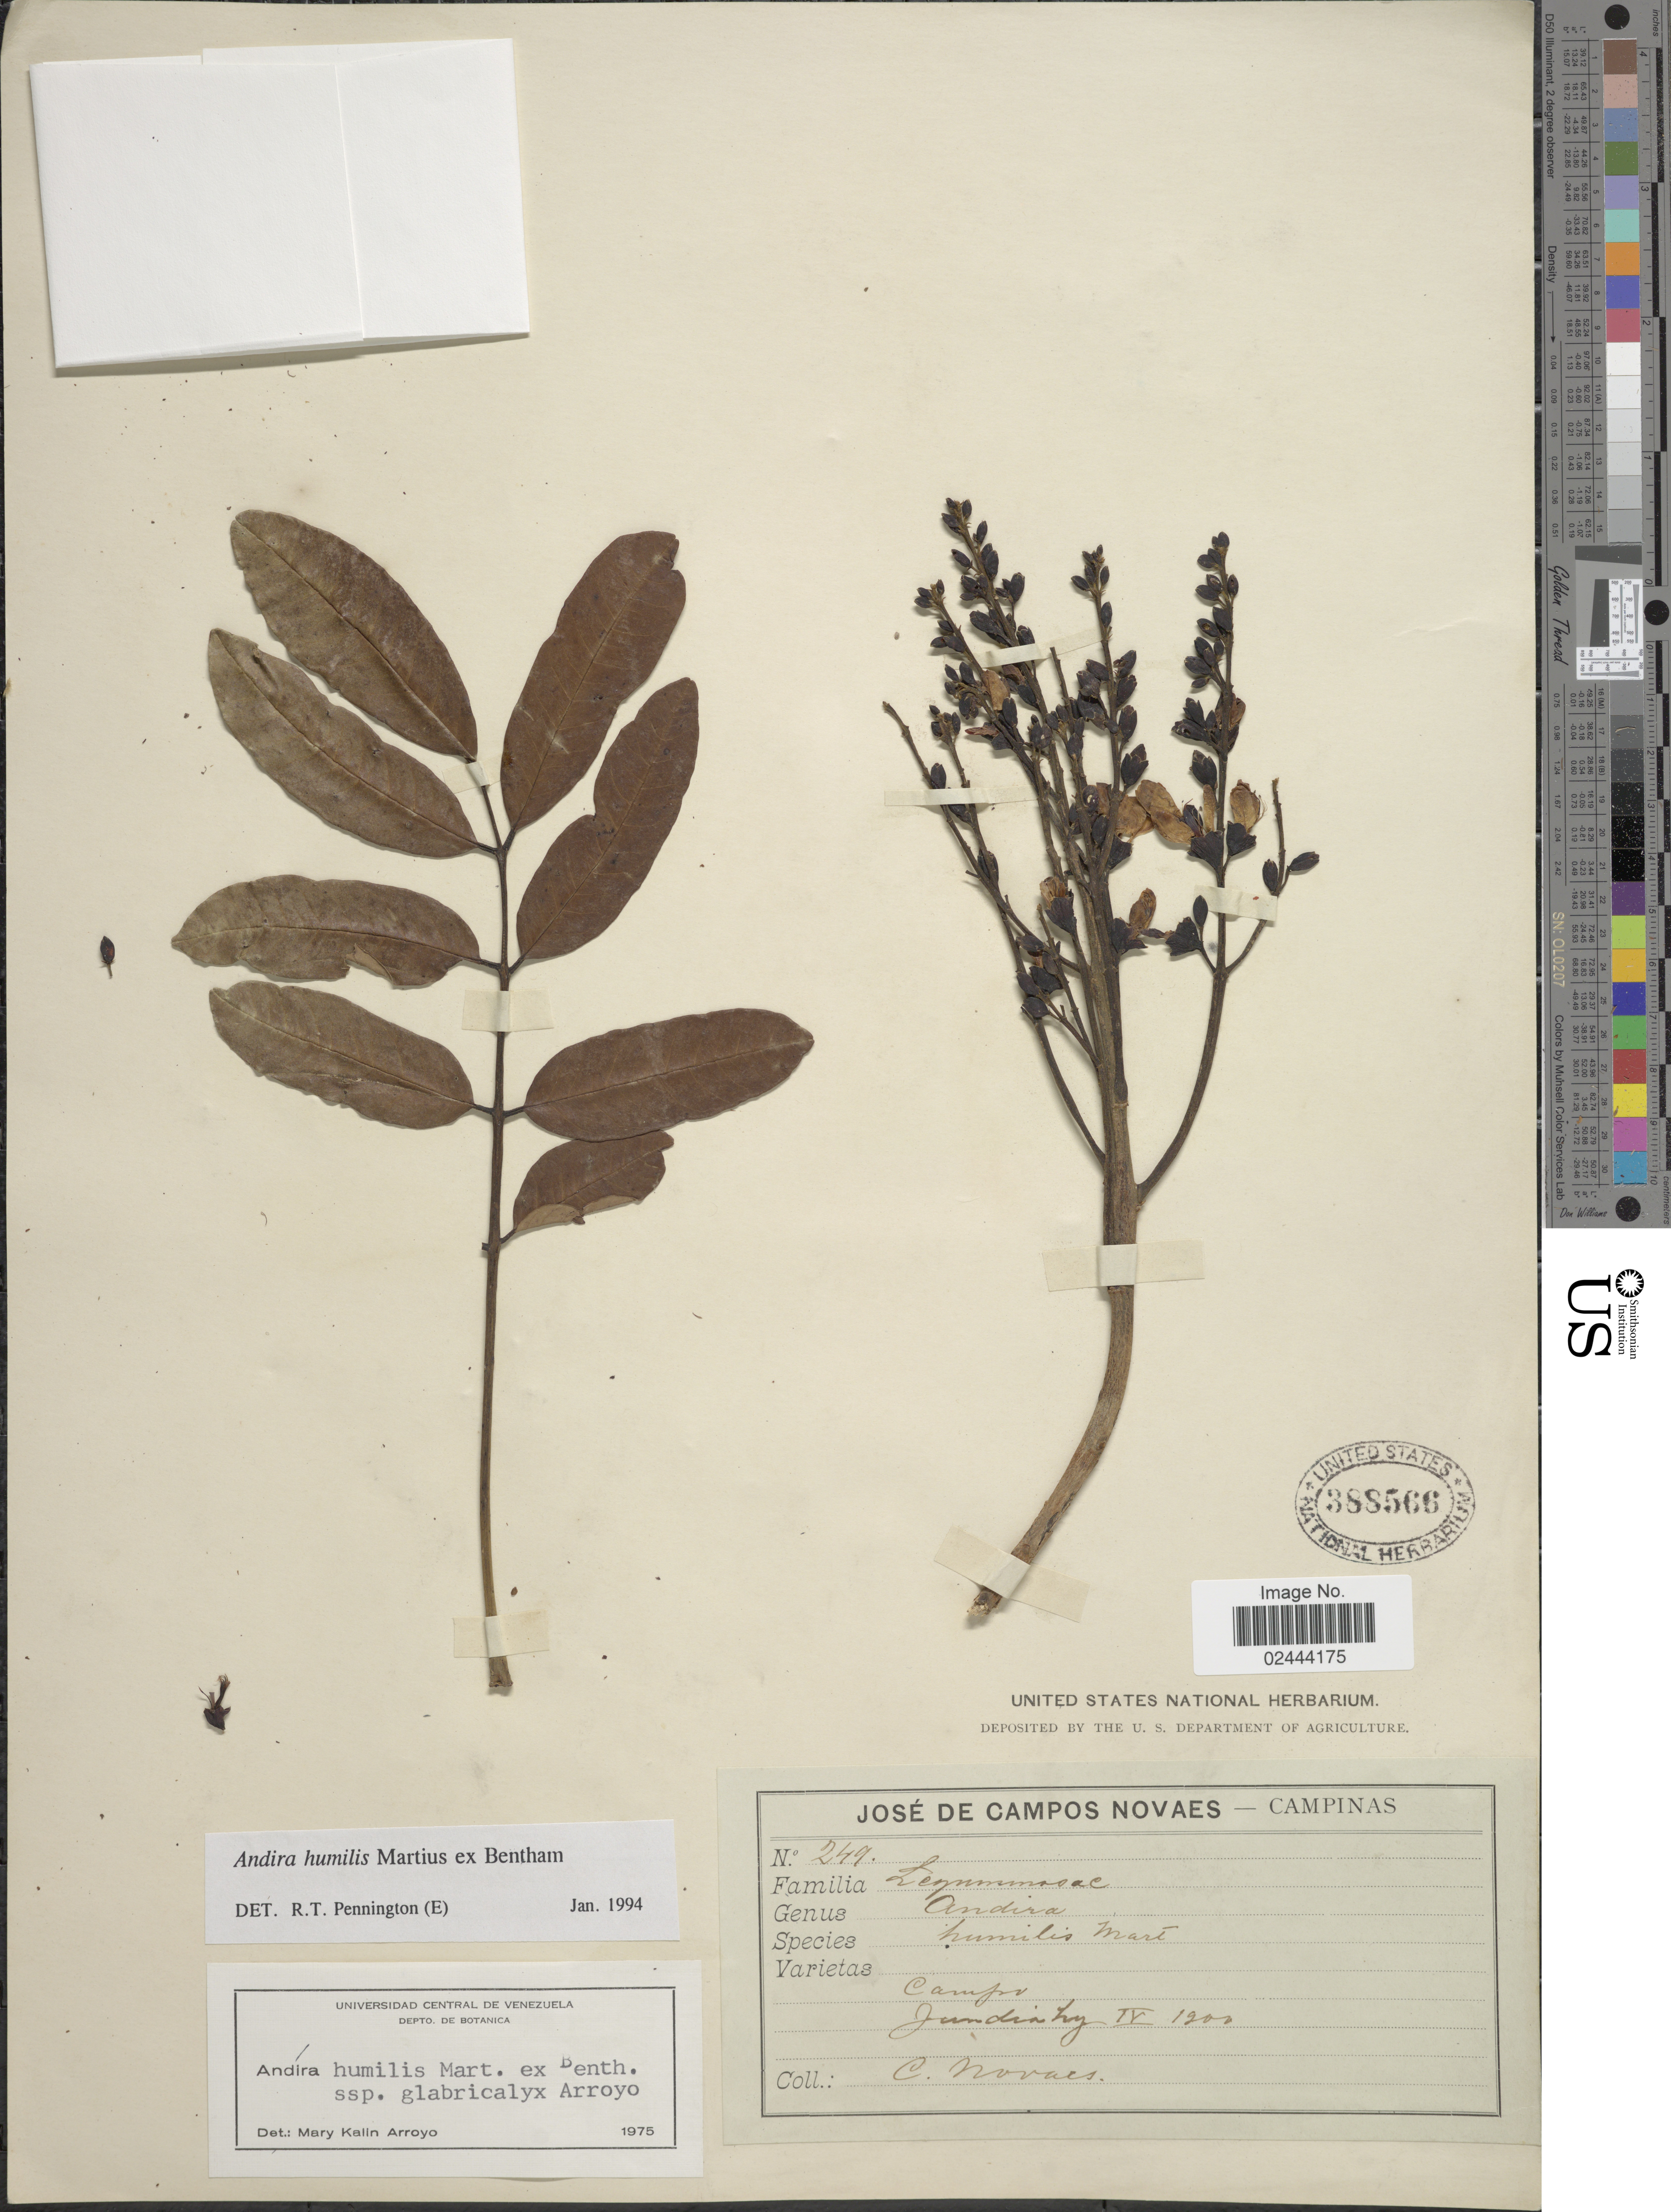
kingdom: Plantae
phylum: Tracheophyta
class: Magnoliopsida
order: Fabales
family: Fabaceae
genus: Andira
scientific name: Andira humilis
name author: Mart. ex Benth.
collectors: C. Novaes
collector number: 249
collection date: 1900-04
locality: Campo. Jundiatry [interpreted]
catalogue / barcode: US 388566